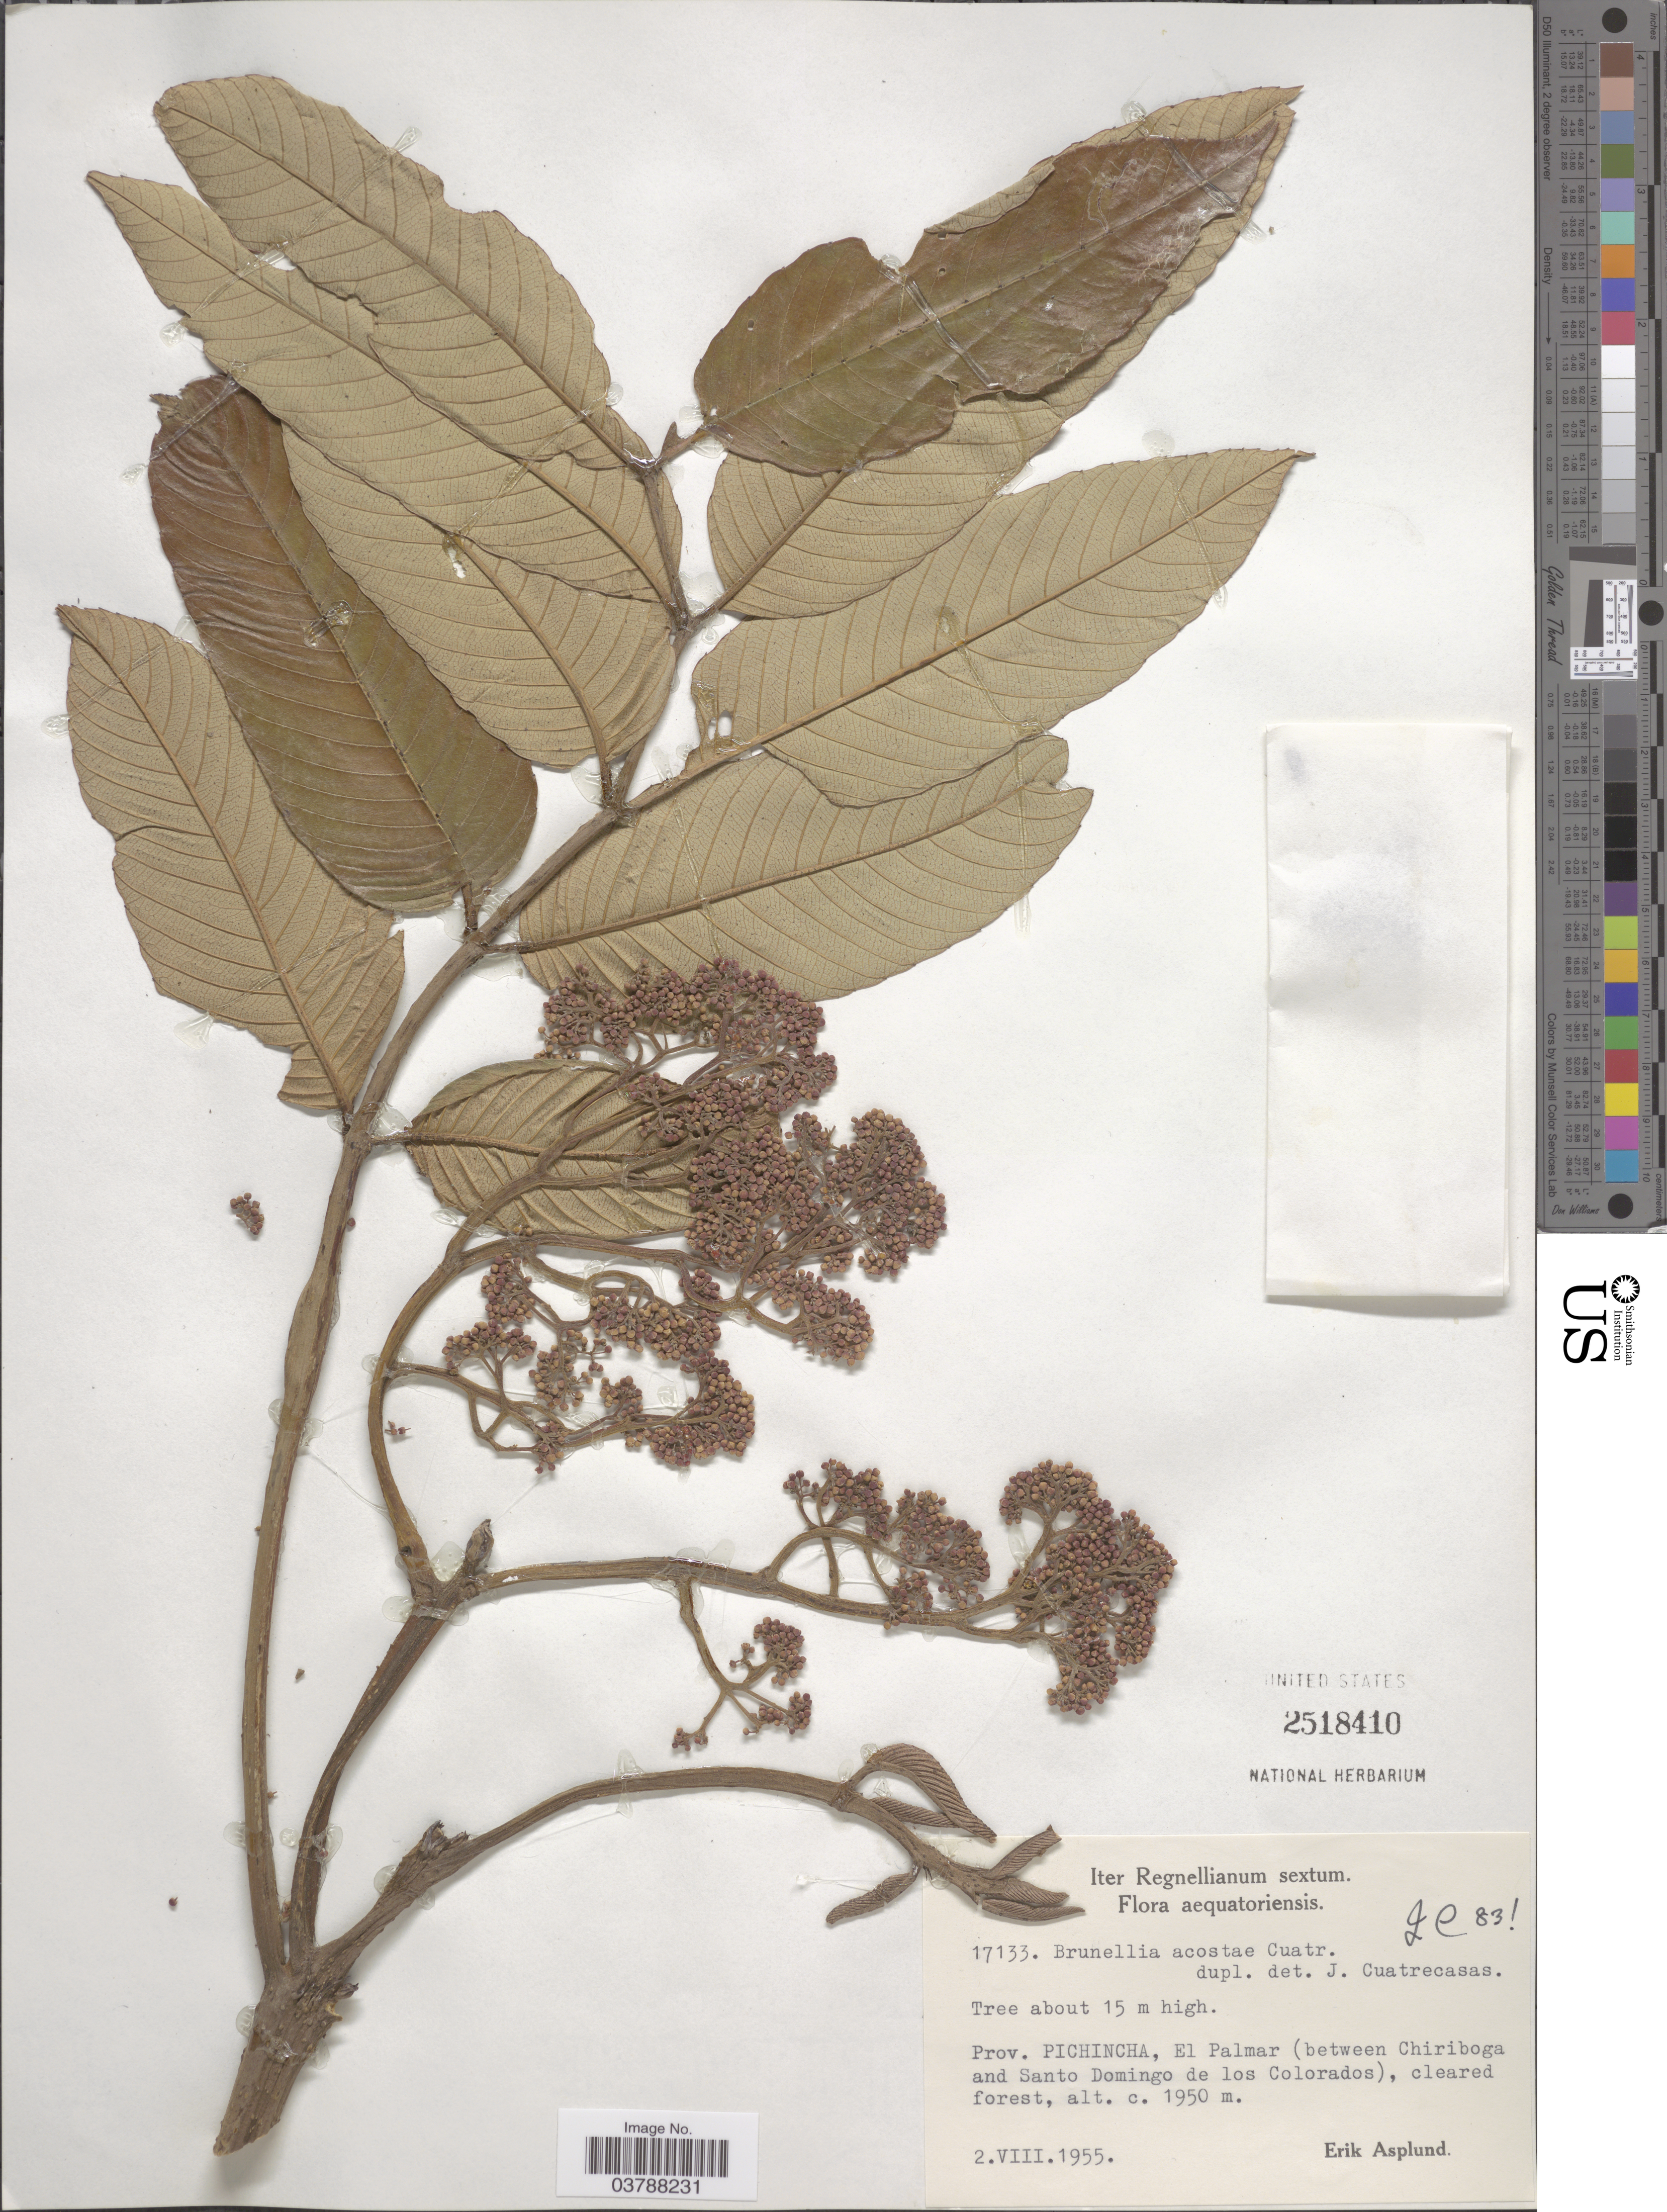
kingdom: Plantae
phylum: Tracheophyta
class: Magnoliopsida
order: Oxalidales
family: Brunelliaceae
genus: Brunellia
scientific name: Brunellia acostae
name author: Cuatrec.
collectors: E. Asplund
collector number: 17133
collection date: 1955-08-02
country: Ecuador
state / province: Pichincha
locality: El Palmar (between Chiriboga and Santo Domingo de los Colorados).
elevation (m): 1950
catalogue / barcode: US 2518410